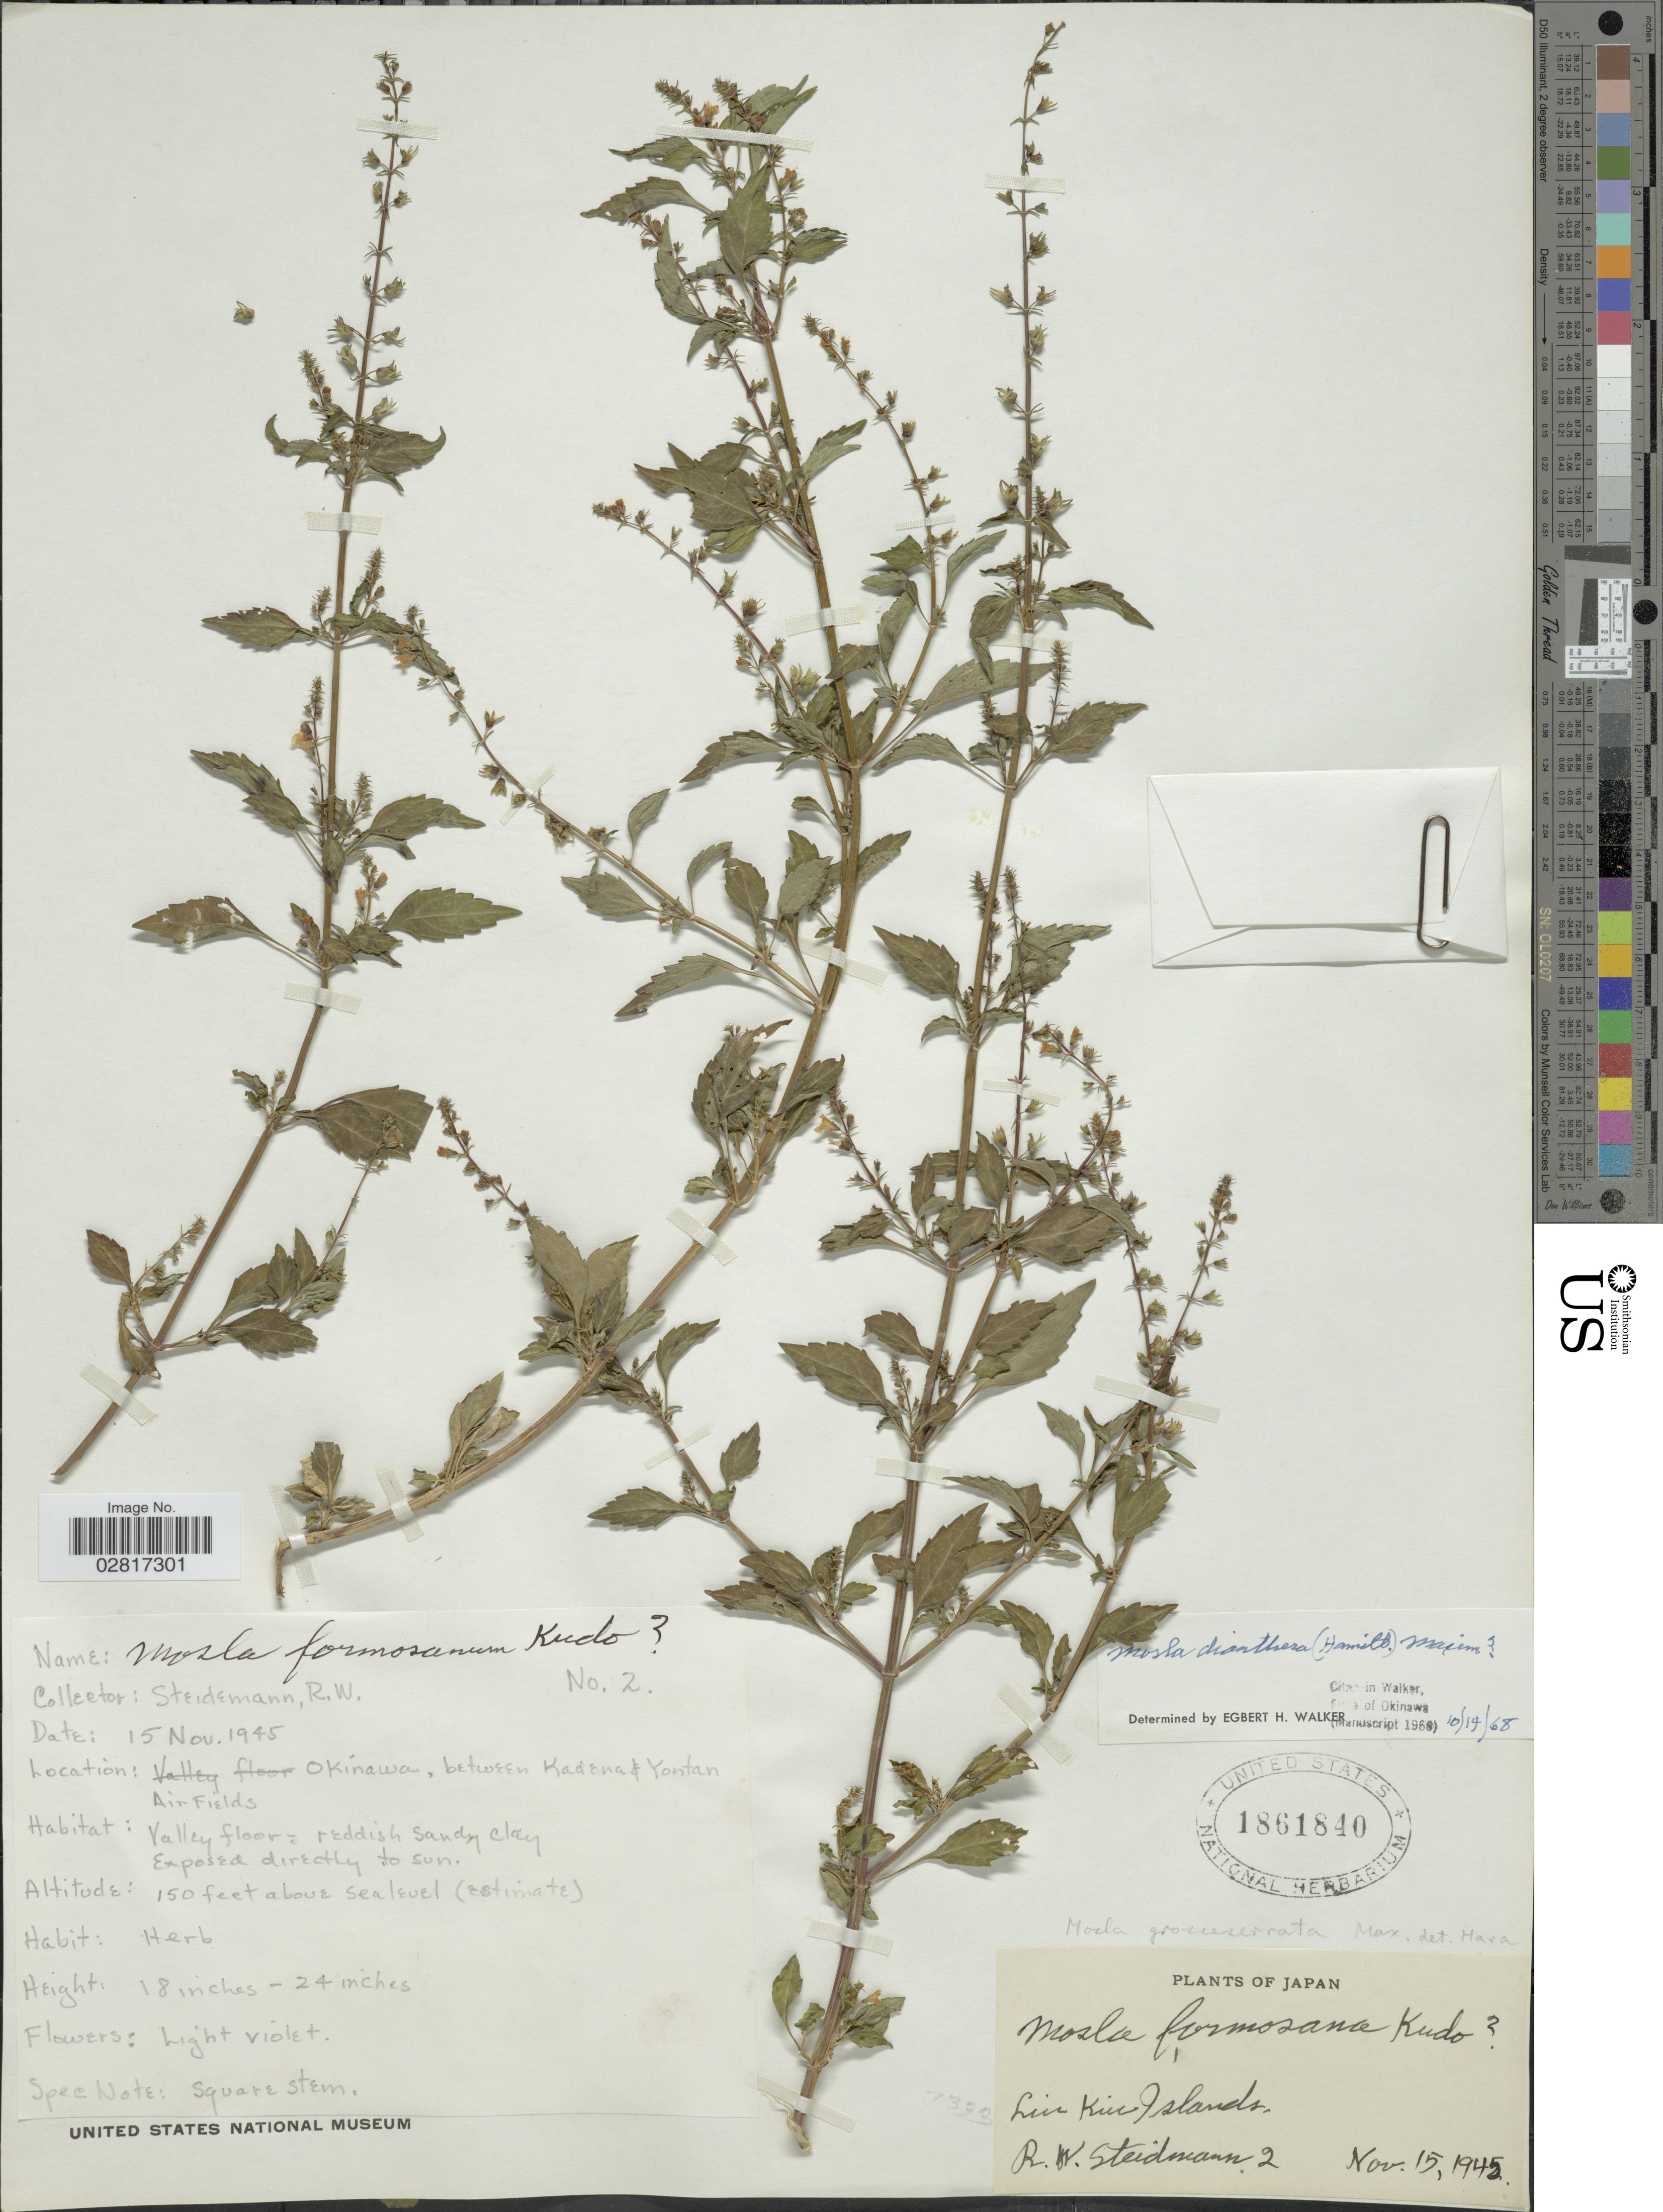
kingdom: Plantae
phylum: Tracheophyta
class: Magnoliopsida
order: Lamiales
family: Lamiaceae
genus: Mosla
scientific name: Mosla dianthera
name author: (Roxb.) Maxim.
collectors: R. Steidemann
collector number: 2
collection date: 1945-11-15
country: Japan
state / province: Okinawa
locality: Between Kadena & Yontain Airfields. Liu Kiu Islands.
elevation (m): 46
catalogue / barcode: US 1861840